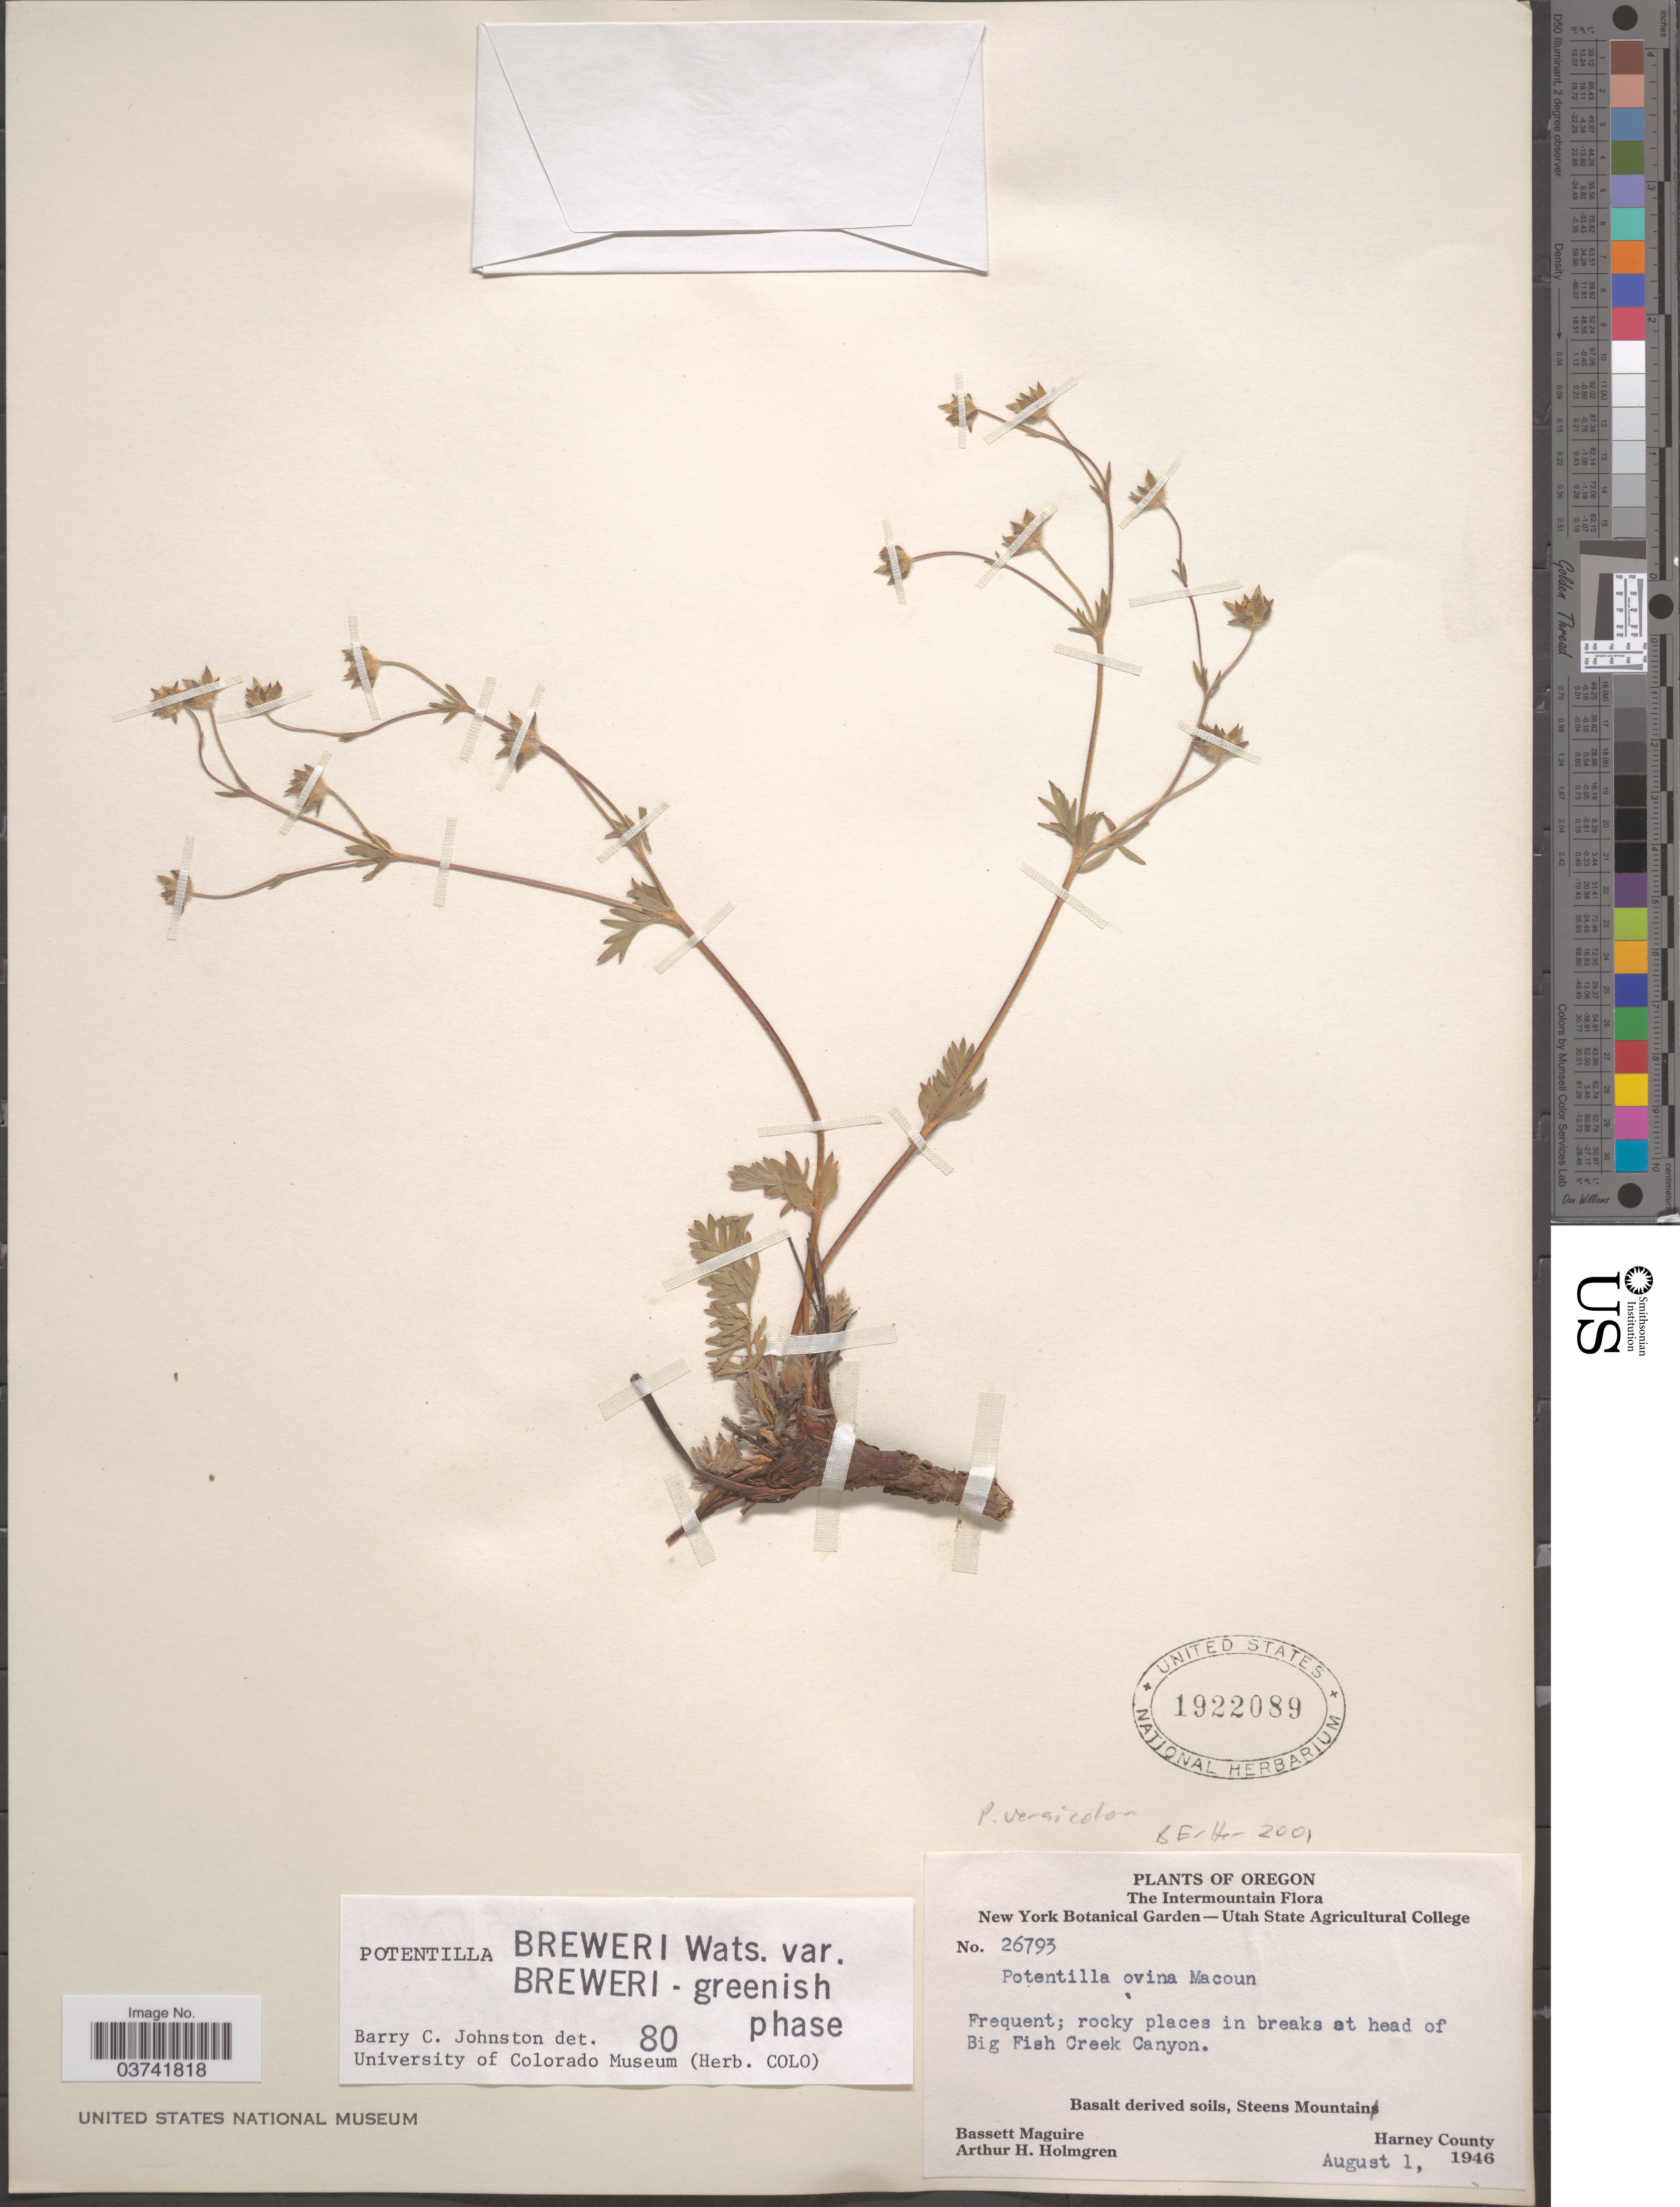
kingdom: Plantae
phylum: Tracheophyta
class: Magnoliopsida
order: Rosales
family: Rosaceae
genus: Potentilla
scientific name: Potentilla versicolor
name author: Rydb.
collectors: B. Maguire & A. H. Holmgren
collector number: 26793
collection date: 1946-08-01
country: United States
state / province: Oregon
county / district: Harney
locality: The Intermountain. Rocky places in breaks at head of Big Fish Creek Canyon. Basalt derived soils, Steens Mountain, Harney County.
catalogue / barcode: US 1922089